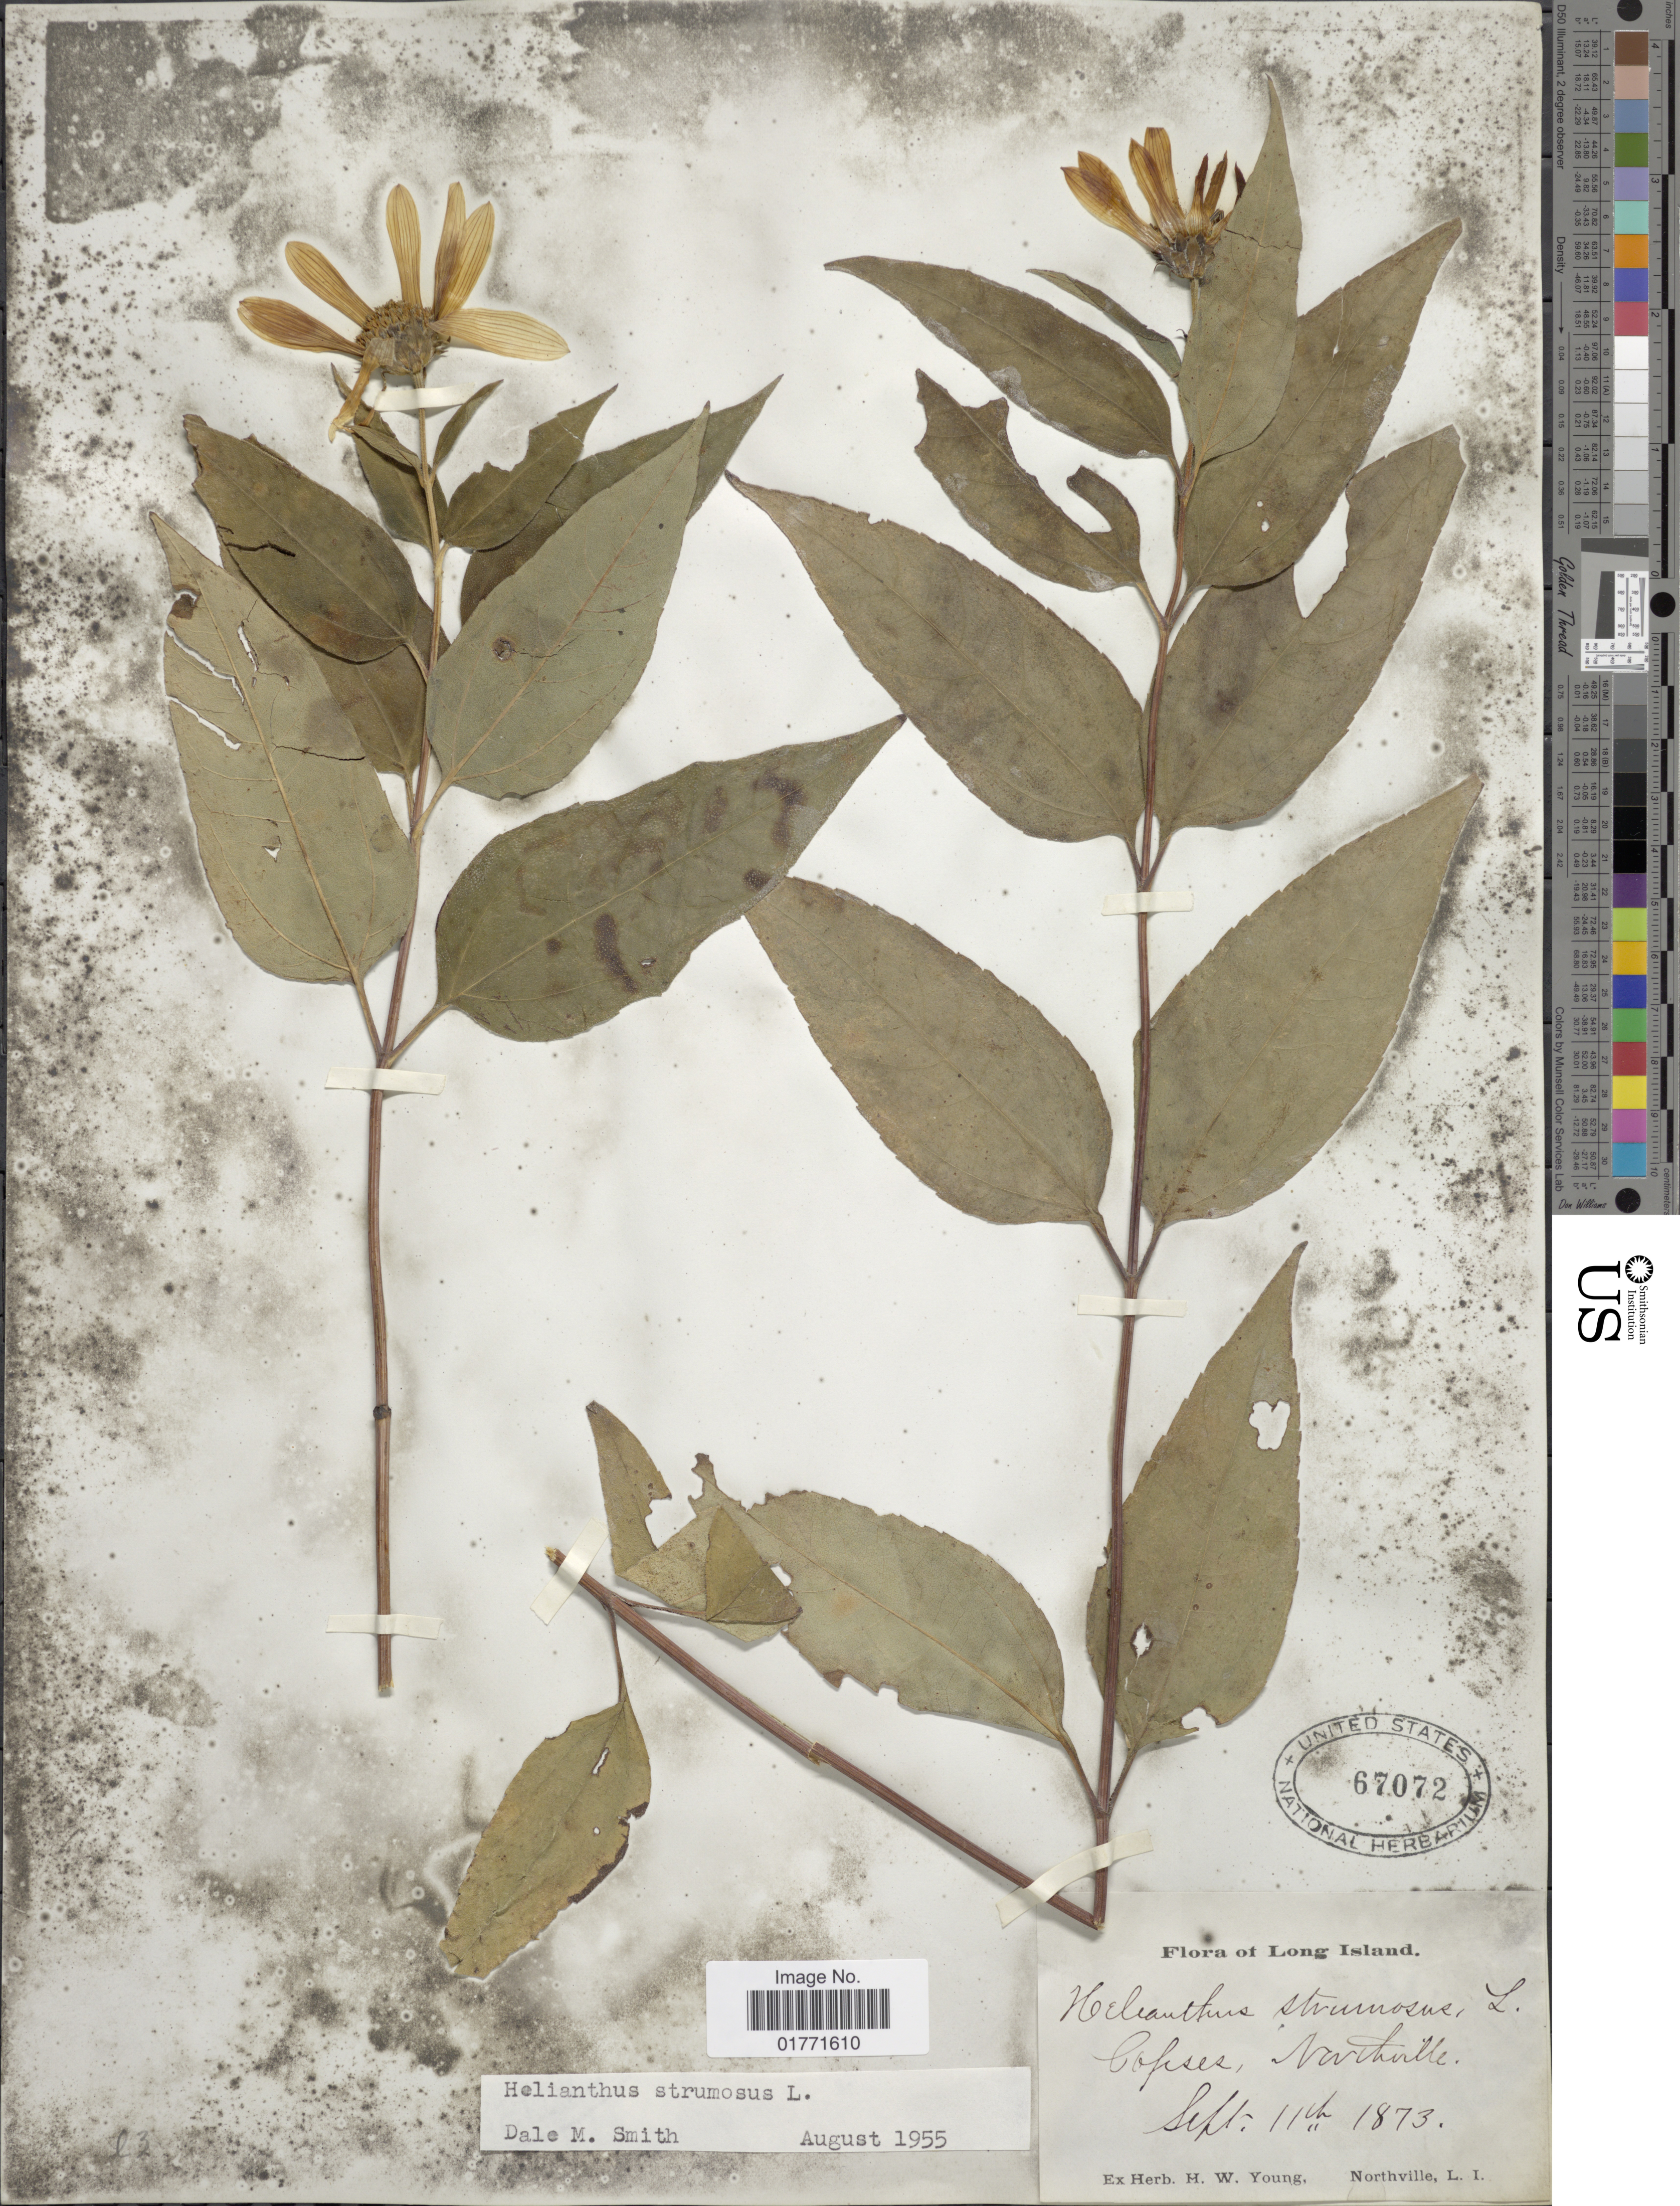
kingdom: Plantae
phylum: Tracheophyta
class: Magnoliopsida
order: Asterales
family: Asteraceae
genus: Helianthus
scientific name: Helianthus strumosus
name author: L.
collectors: ex herb. H.W. Young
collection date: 1873-09-11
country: United States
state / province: New York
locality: Long Island. Copses, Northville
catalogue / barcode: US 67072